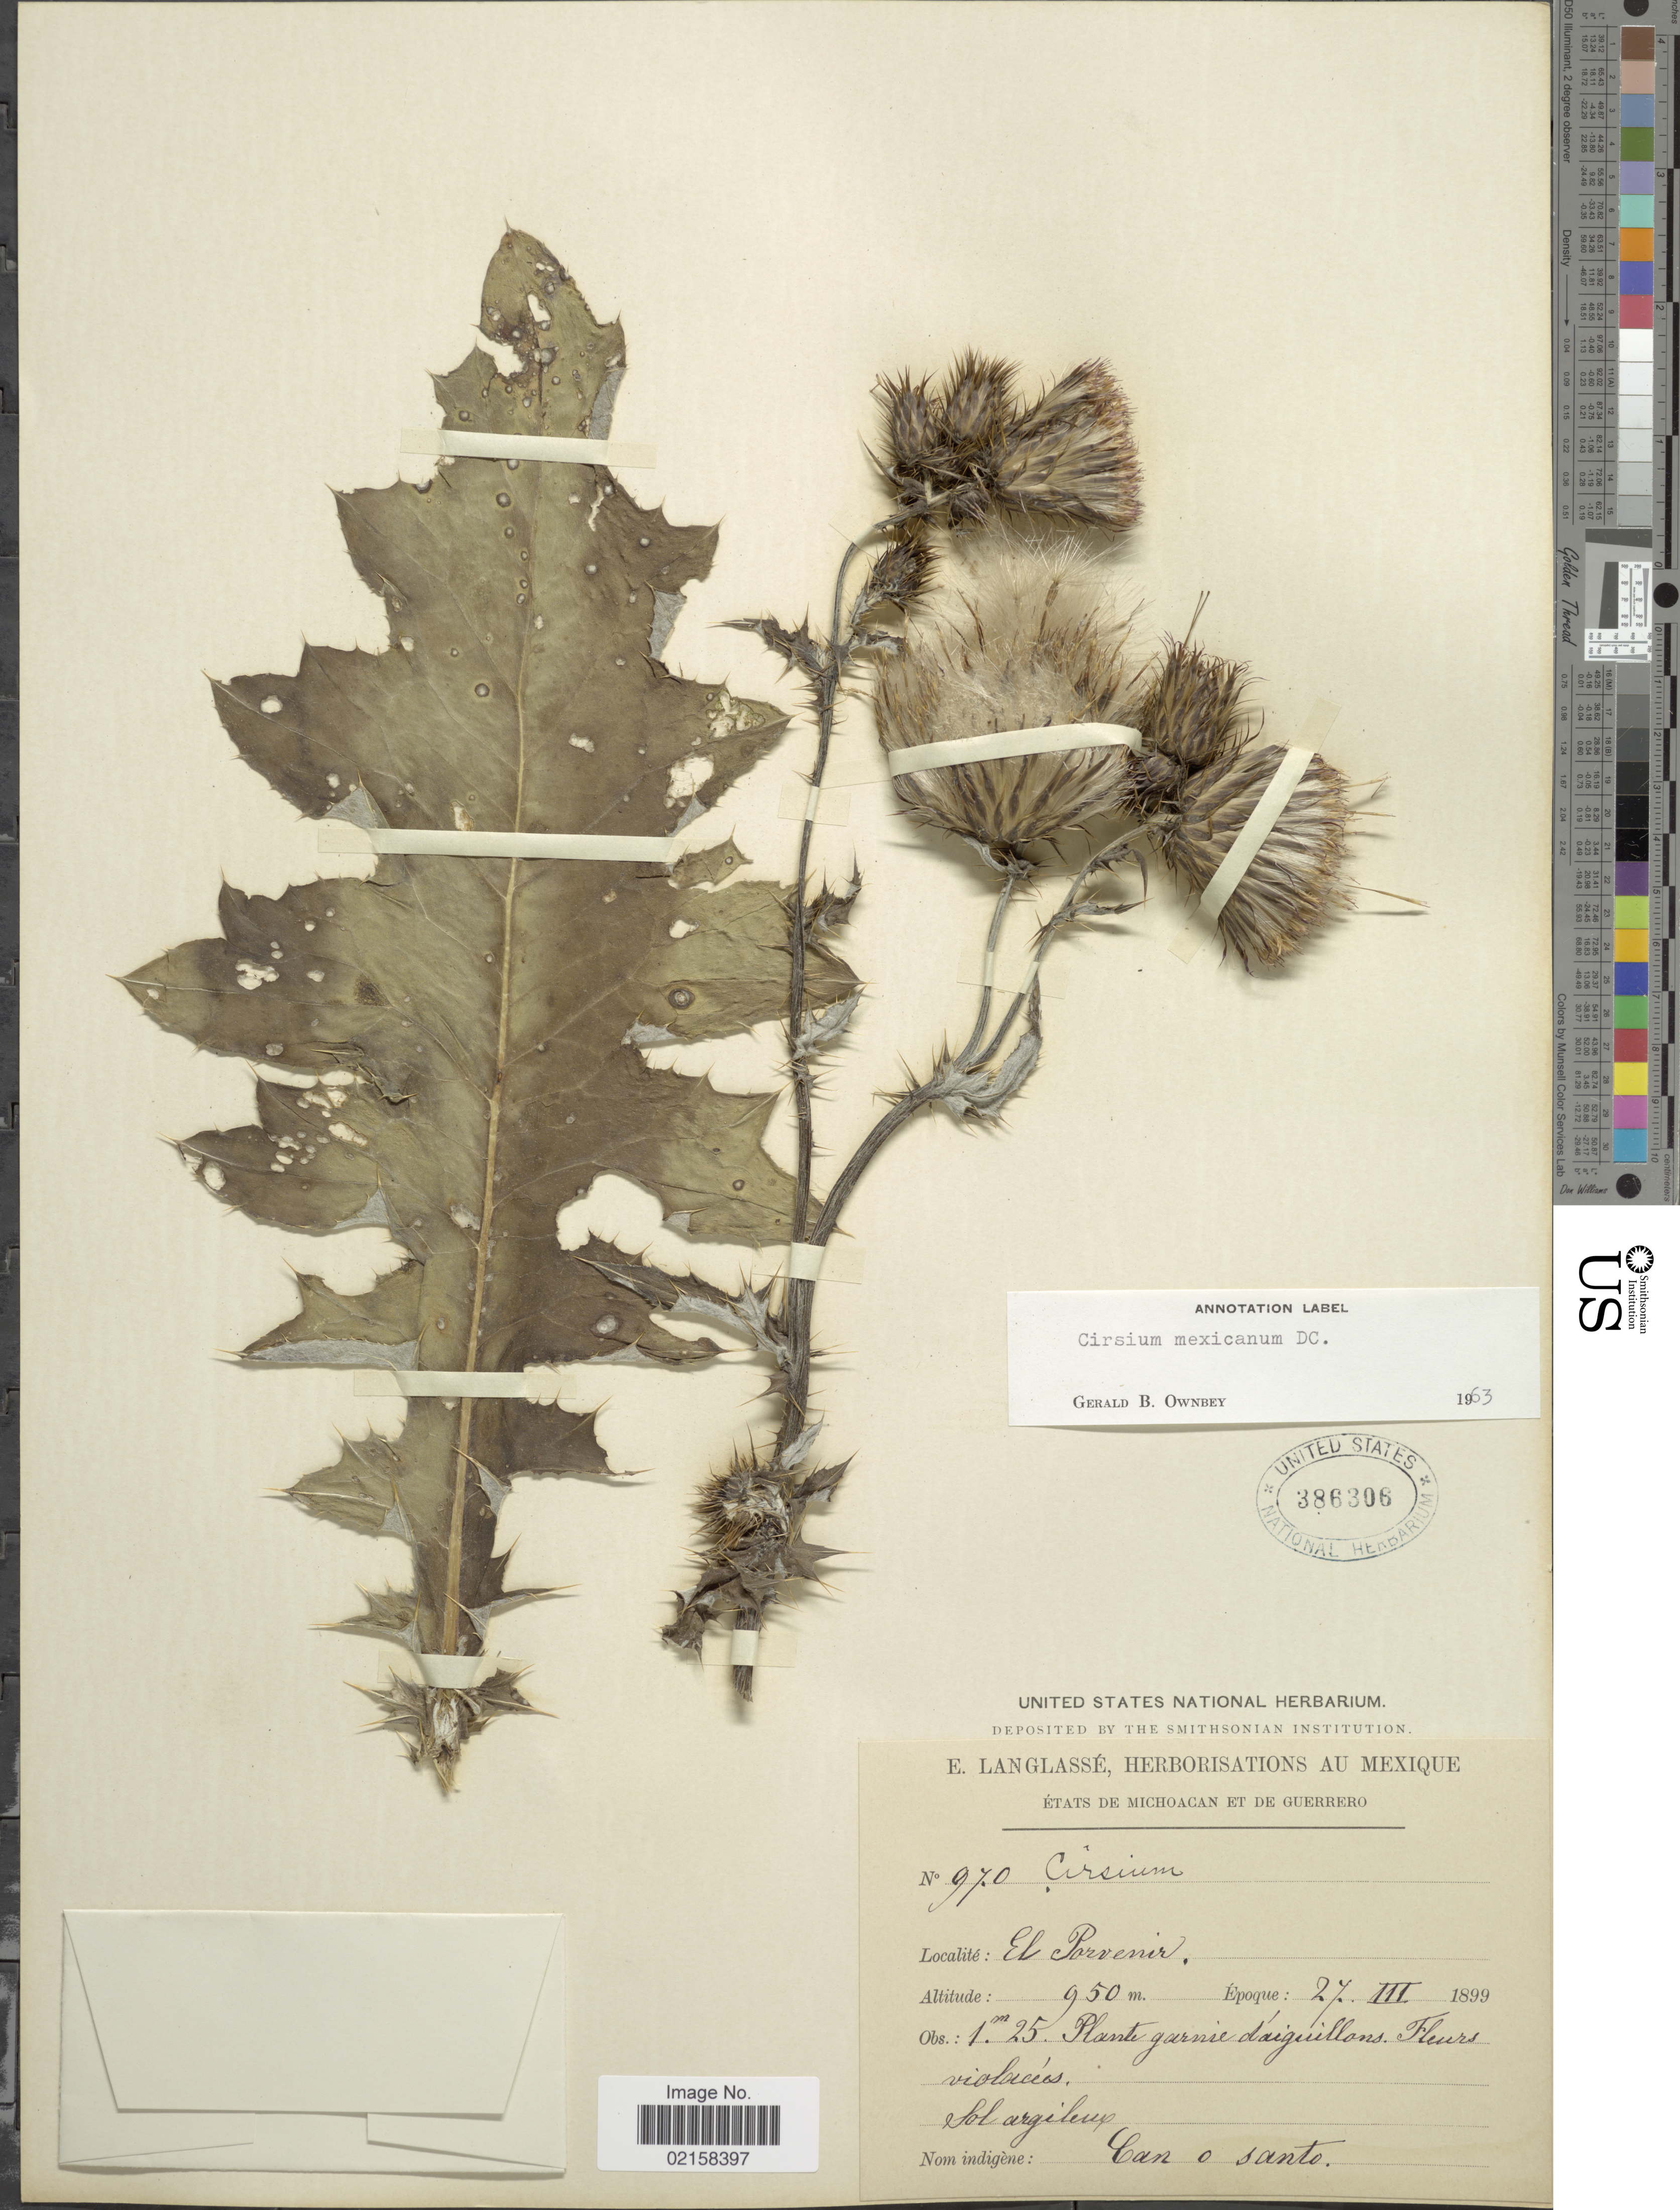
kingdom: Plantae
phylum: Tracheophyta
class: Magnoliopsida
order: Asterales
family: Asteraceae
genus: Cirsium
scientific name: Cirsium mexicanum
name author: DC.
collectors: E. Langlassé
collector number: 970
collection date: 1899-03-27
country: Mexico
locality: Etats de Michoacan et de Guerrero, El Porvenir.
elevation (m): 950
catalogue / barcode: US 386306